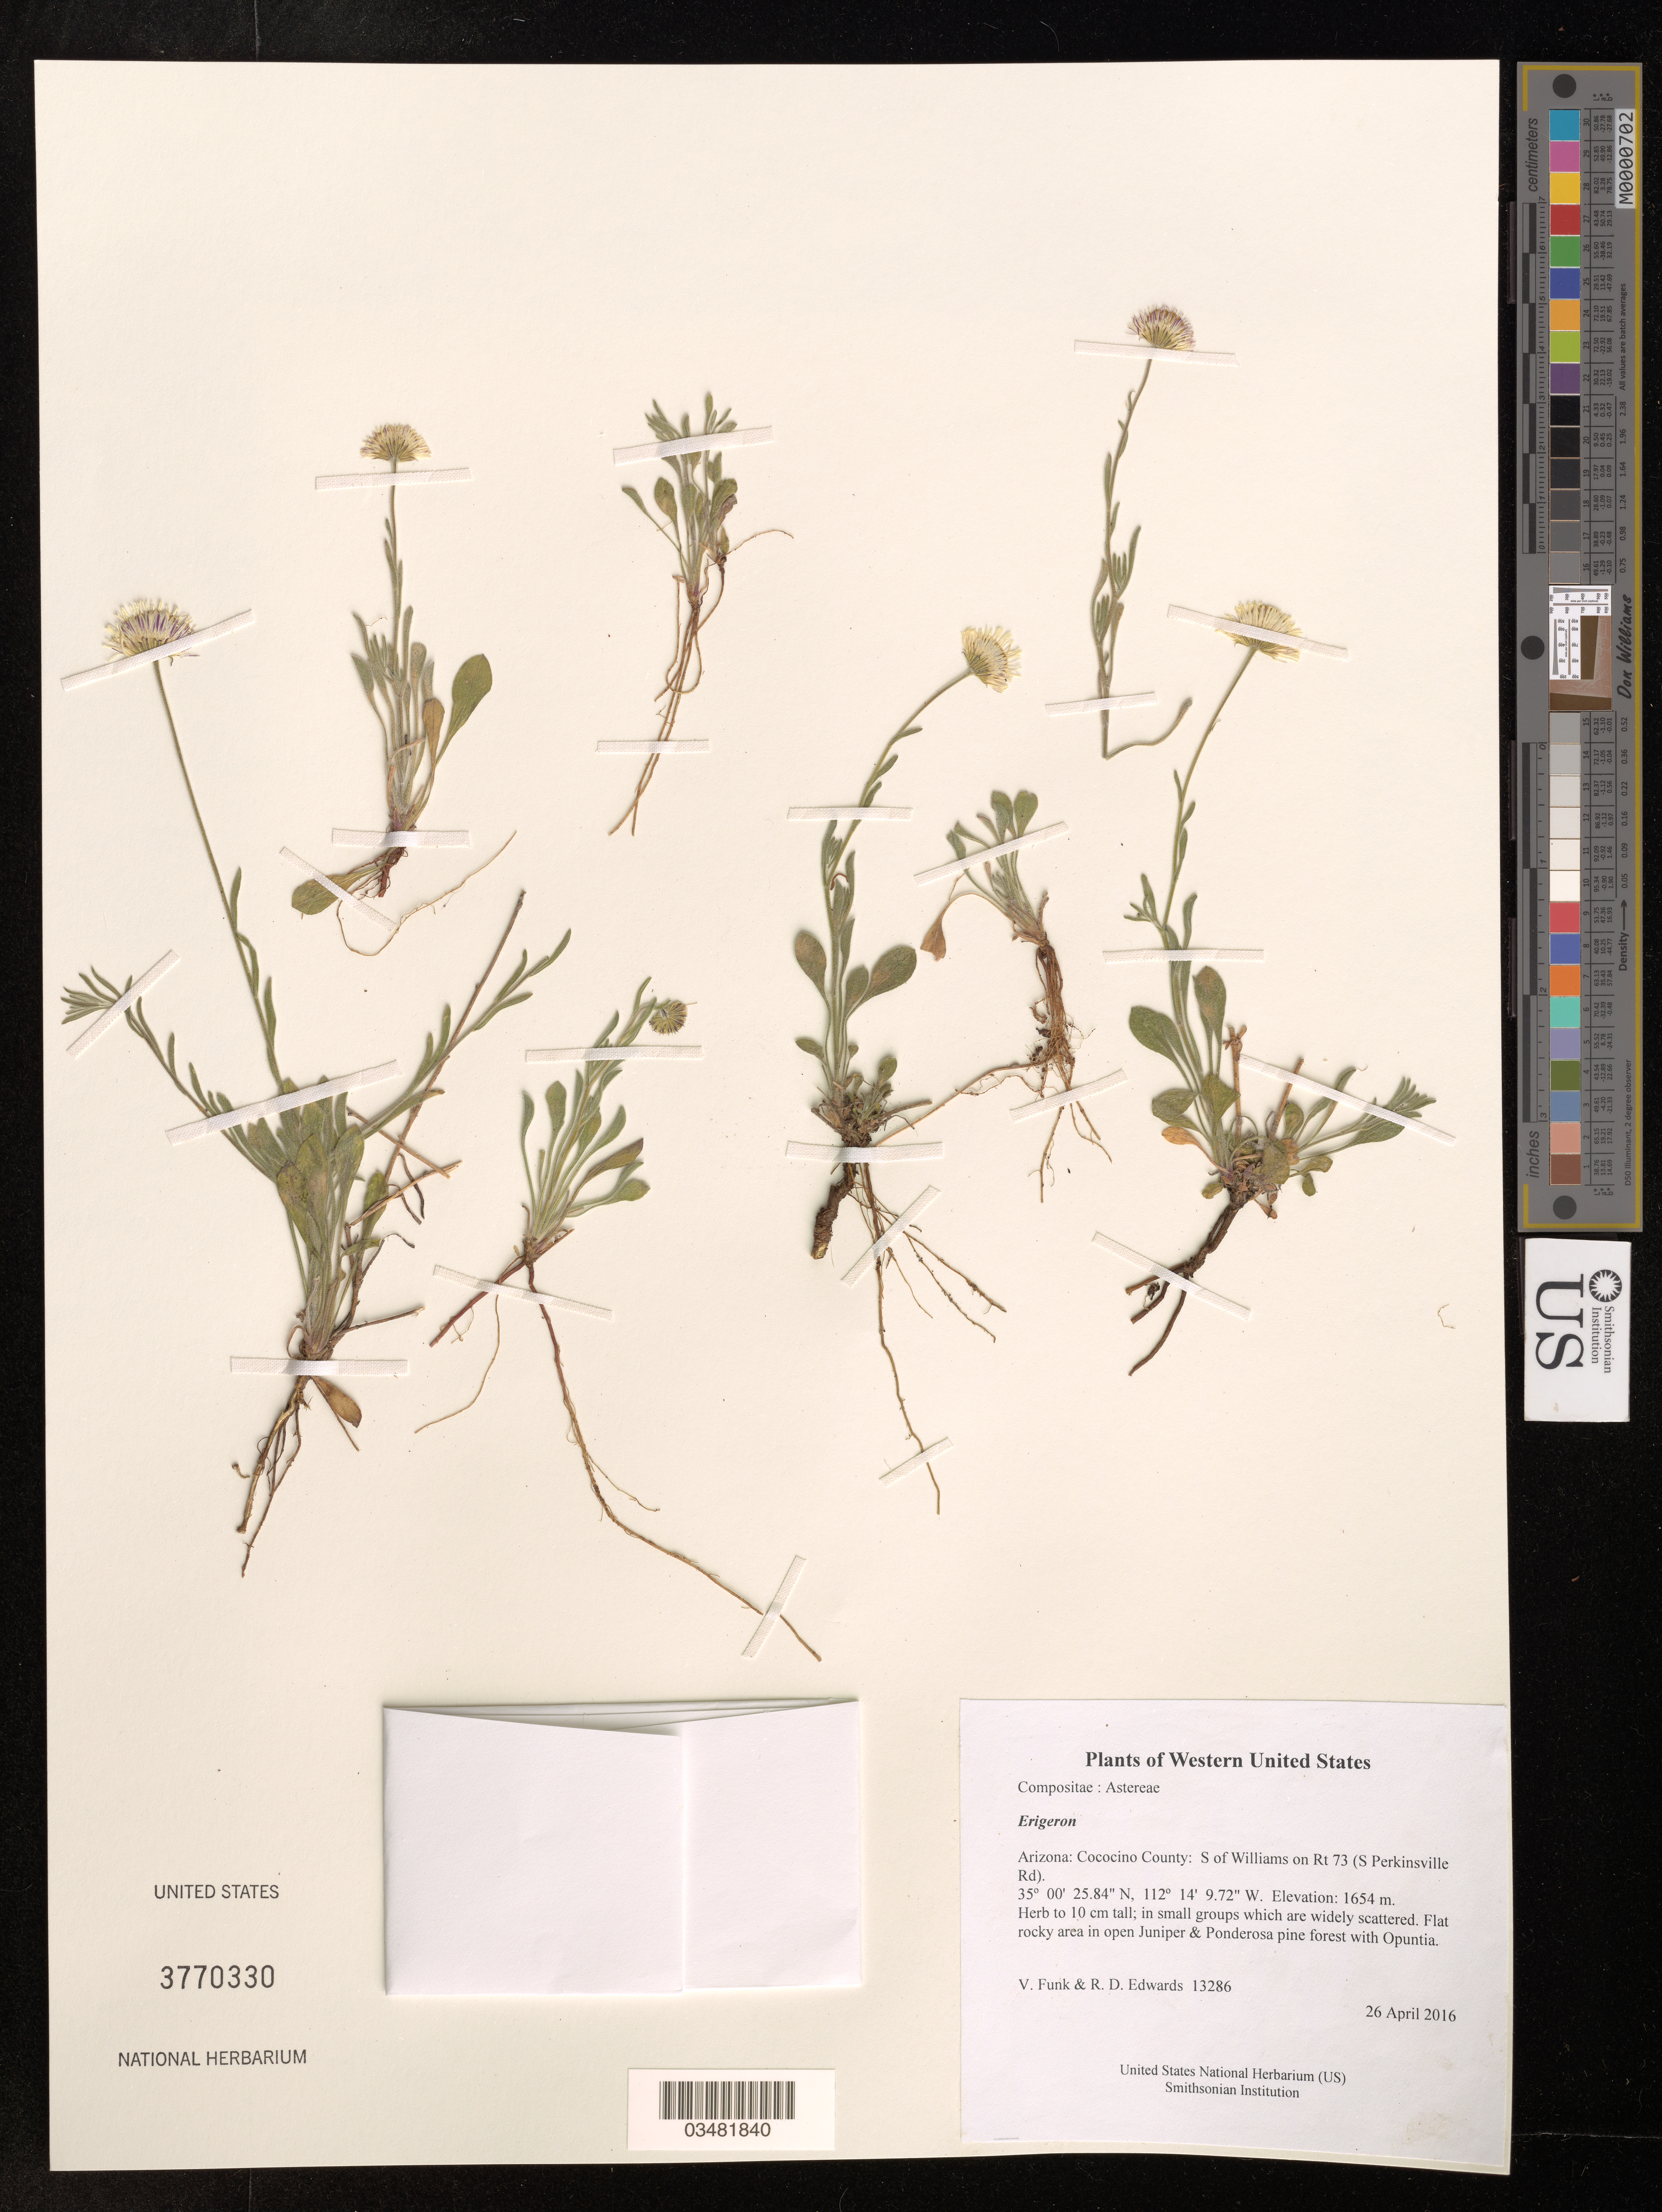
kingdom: Plantae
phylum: Tracheophyta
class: Magnoliopsida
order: Asterales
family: Asteraceae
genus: Erigeron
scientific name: Erigeron sp.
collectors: R.D. Edwards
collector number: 13286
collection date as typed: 26 April 2016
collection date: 2016-04-26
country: United States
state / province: Arizona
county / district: Cococino County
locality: S of Williams on Rt 73 (S Perkinsville Rd)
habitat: Flat rocky area in open Juniper & Ponderosa pine forest with Opuntia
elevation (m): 1654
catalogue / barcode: US 3770330